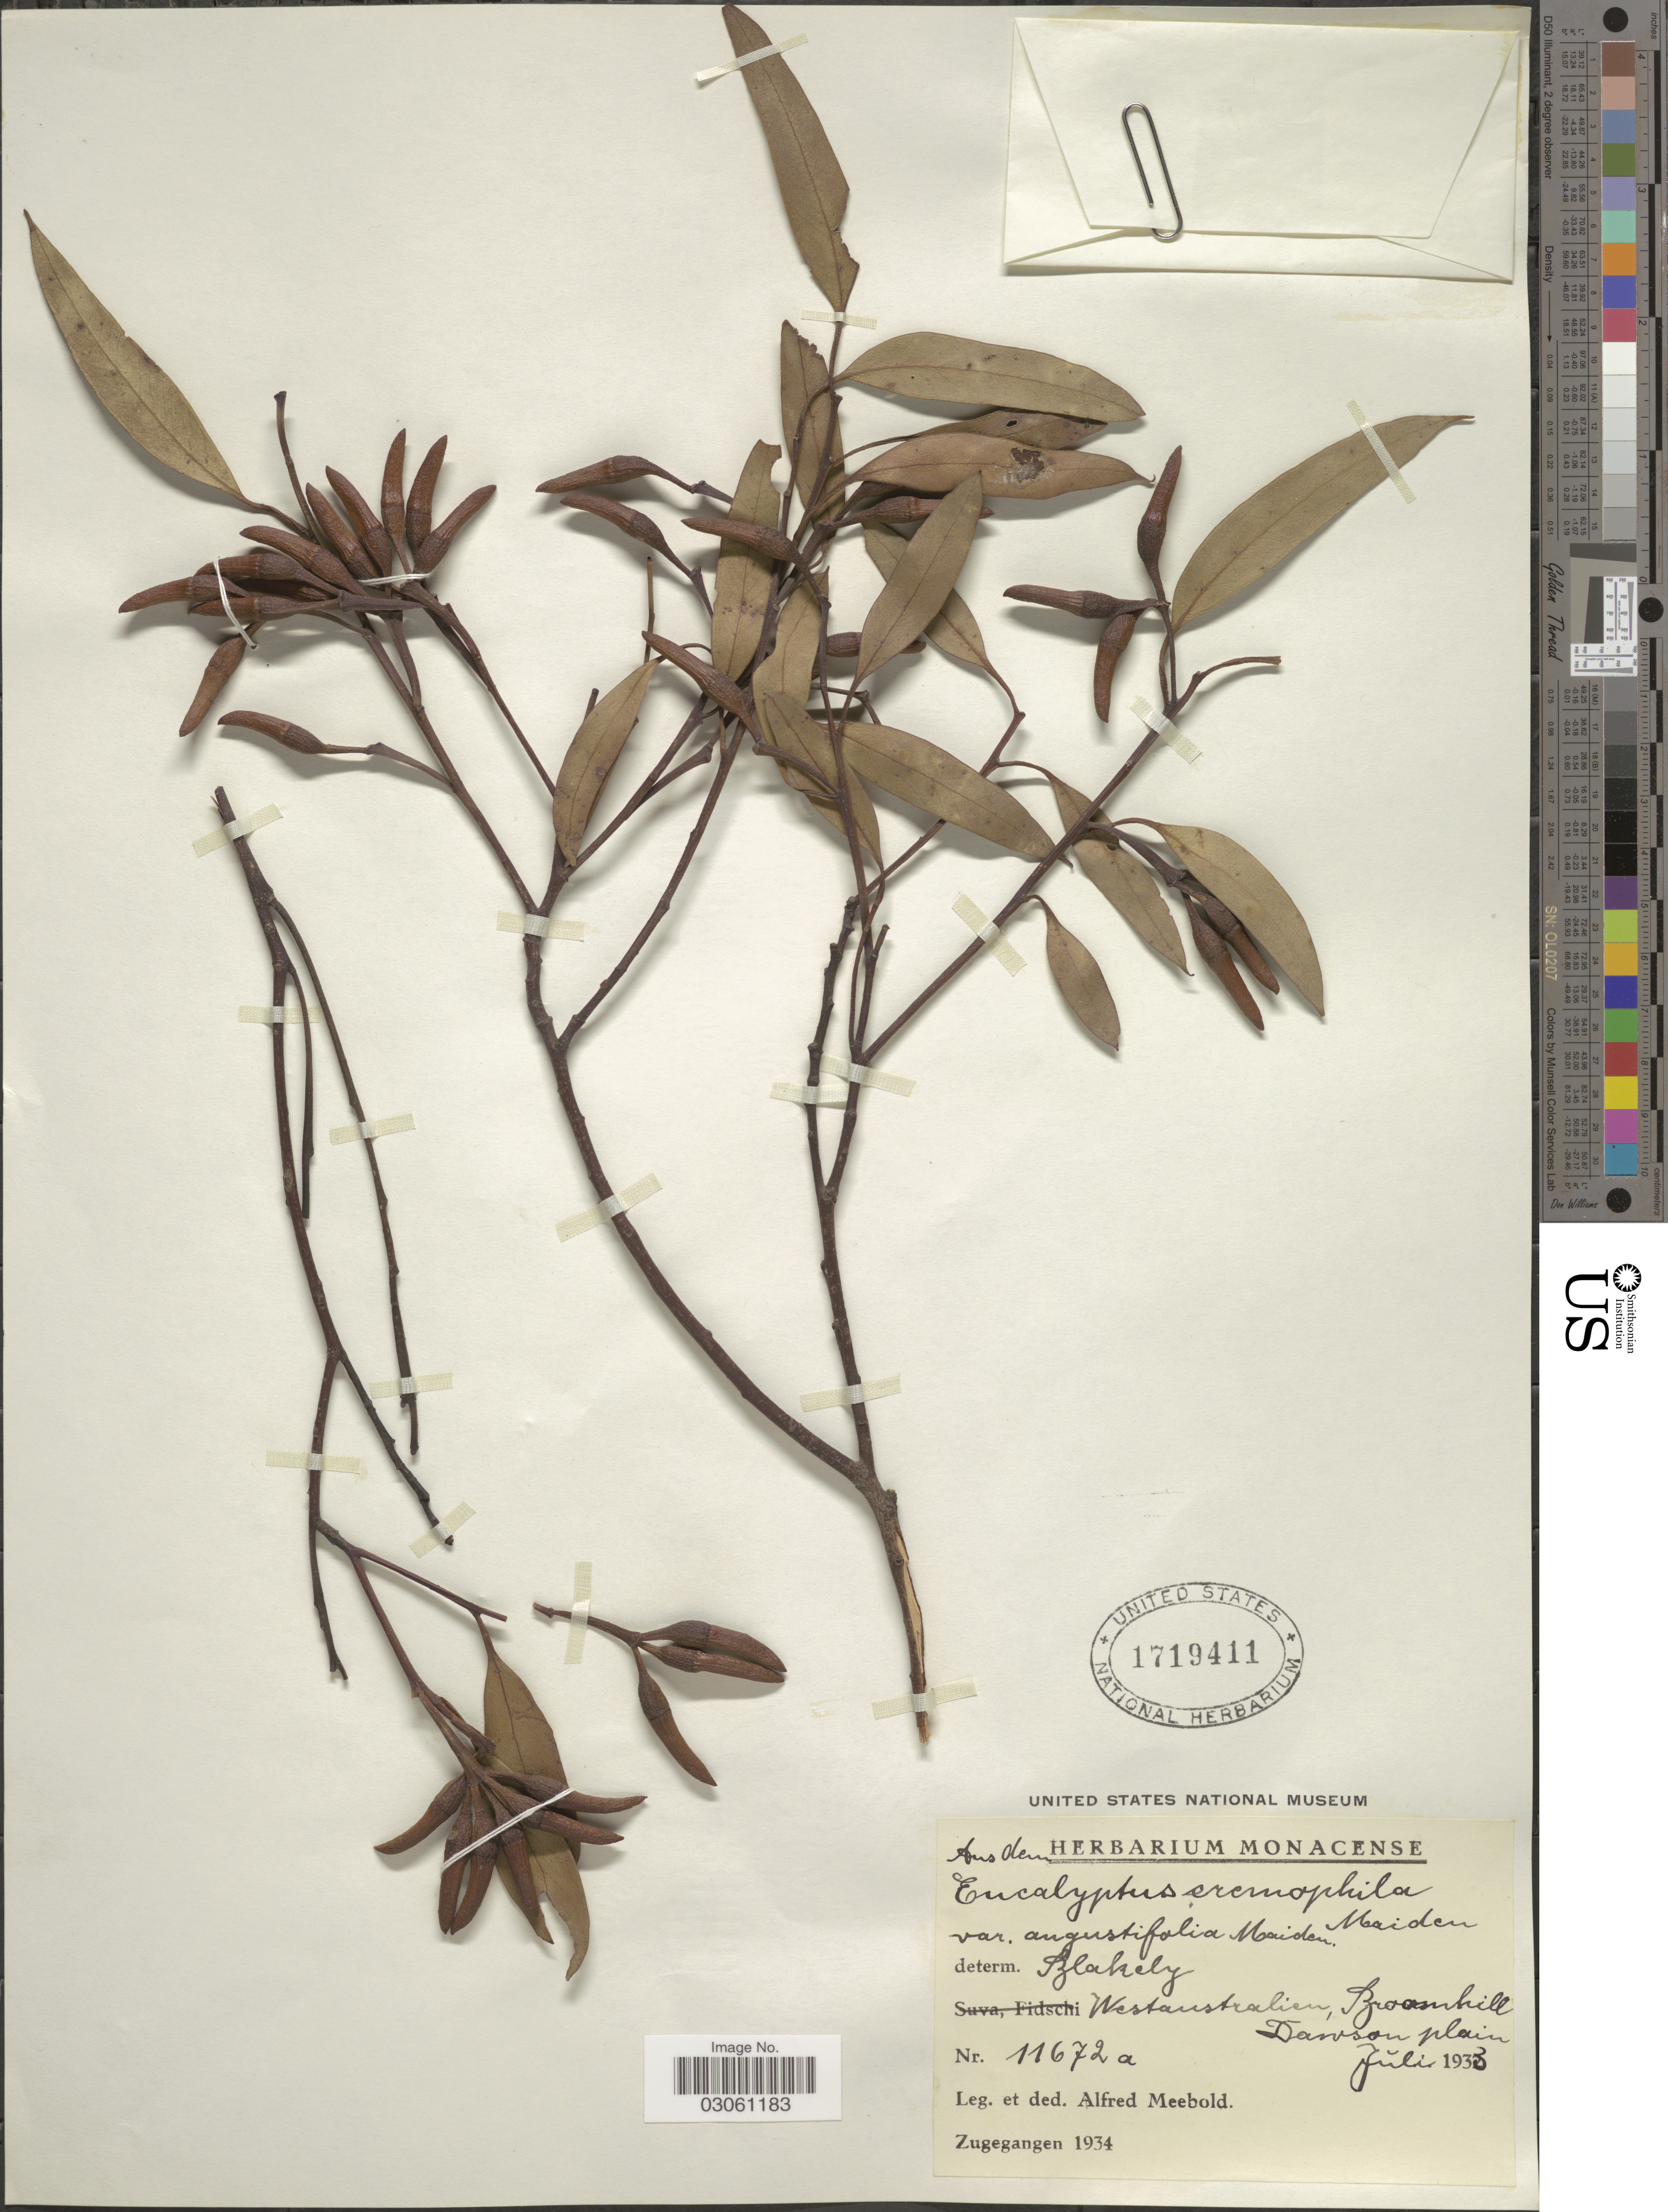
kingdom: Plantae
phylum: Tracheophyta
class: Magnoliopsida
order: Myrtales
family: Myrtaceae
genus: Eucalyptus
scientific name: Eucalyptus eremophila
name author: (Diels) Maiden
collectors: A. Meebold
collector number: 11672a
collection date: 1933-07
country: Australia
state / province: Western Australia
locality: Westaustralien, Broomhill, Dawson plain.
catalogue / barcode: US 1719411